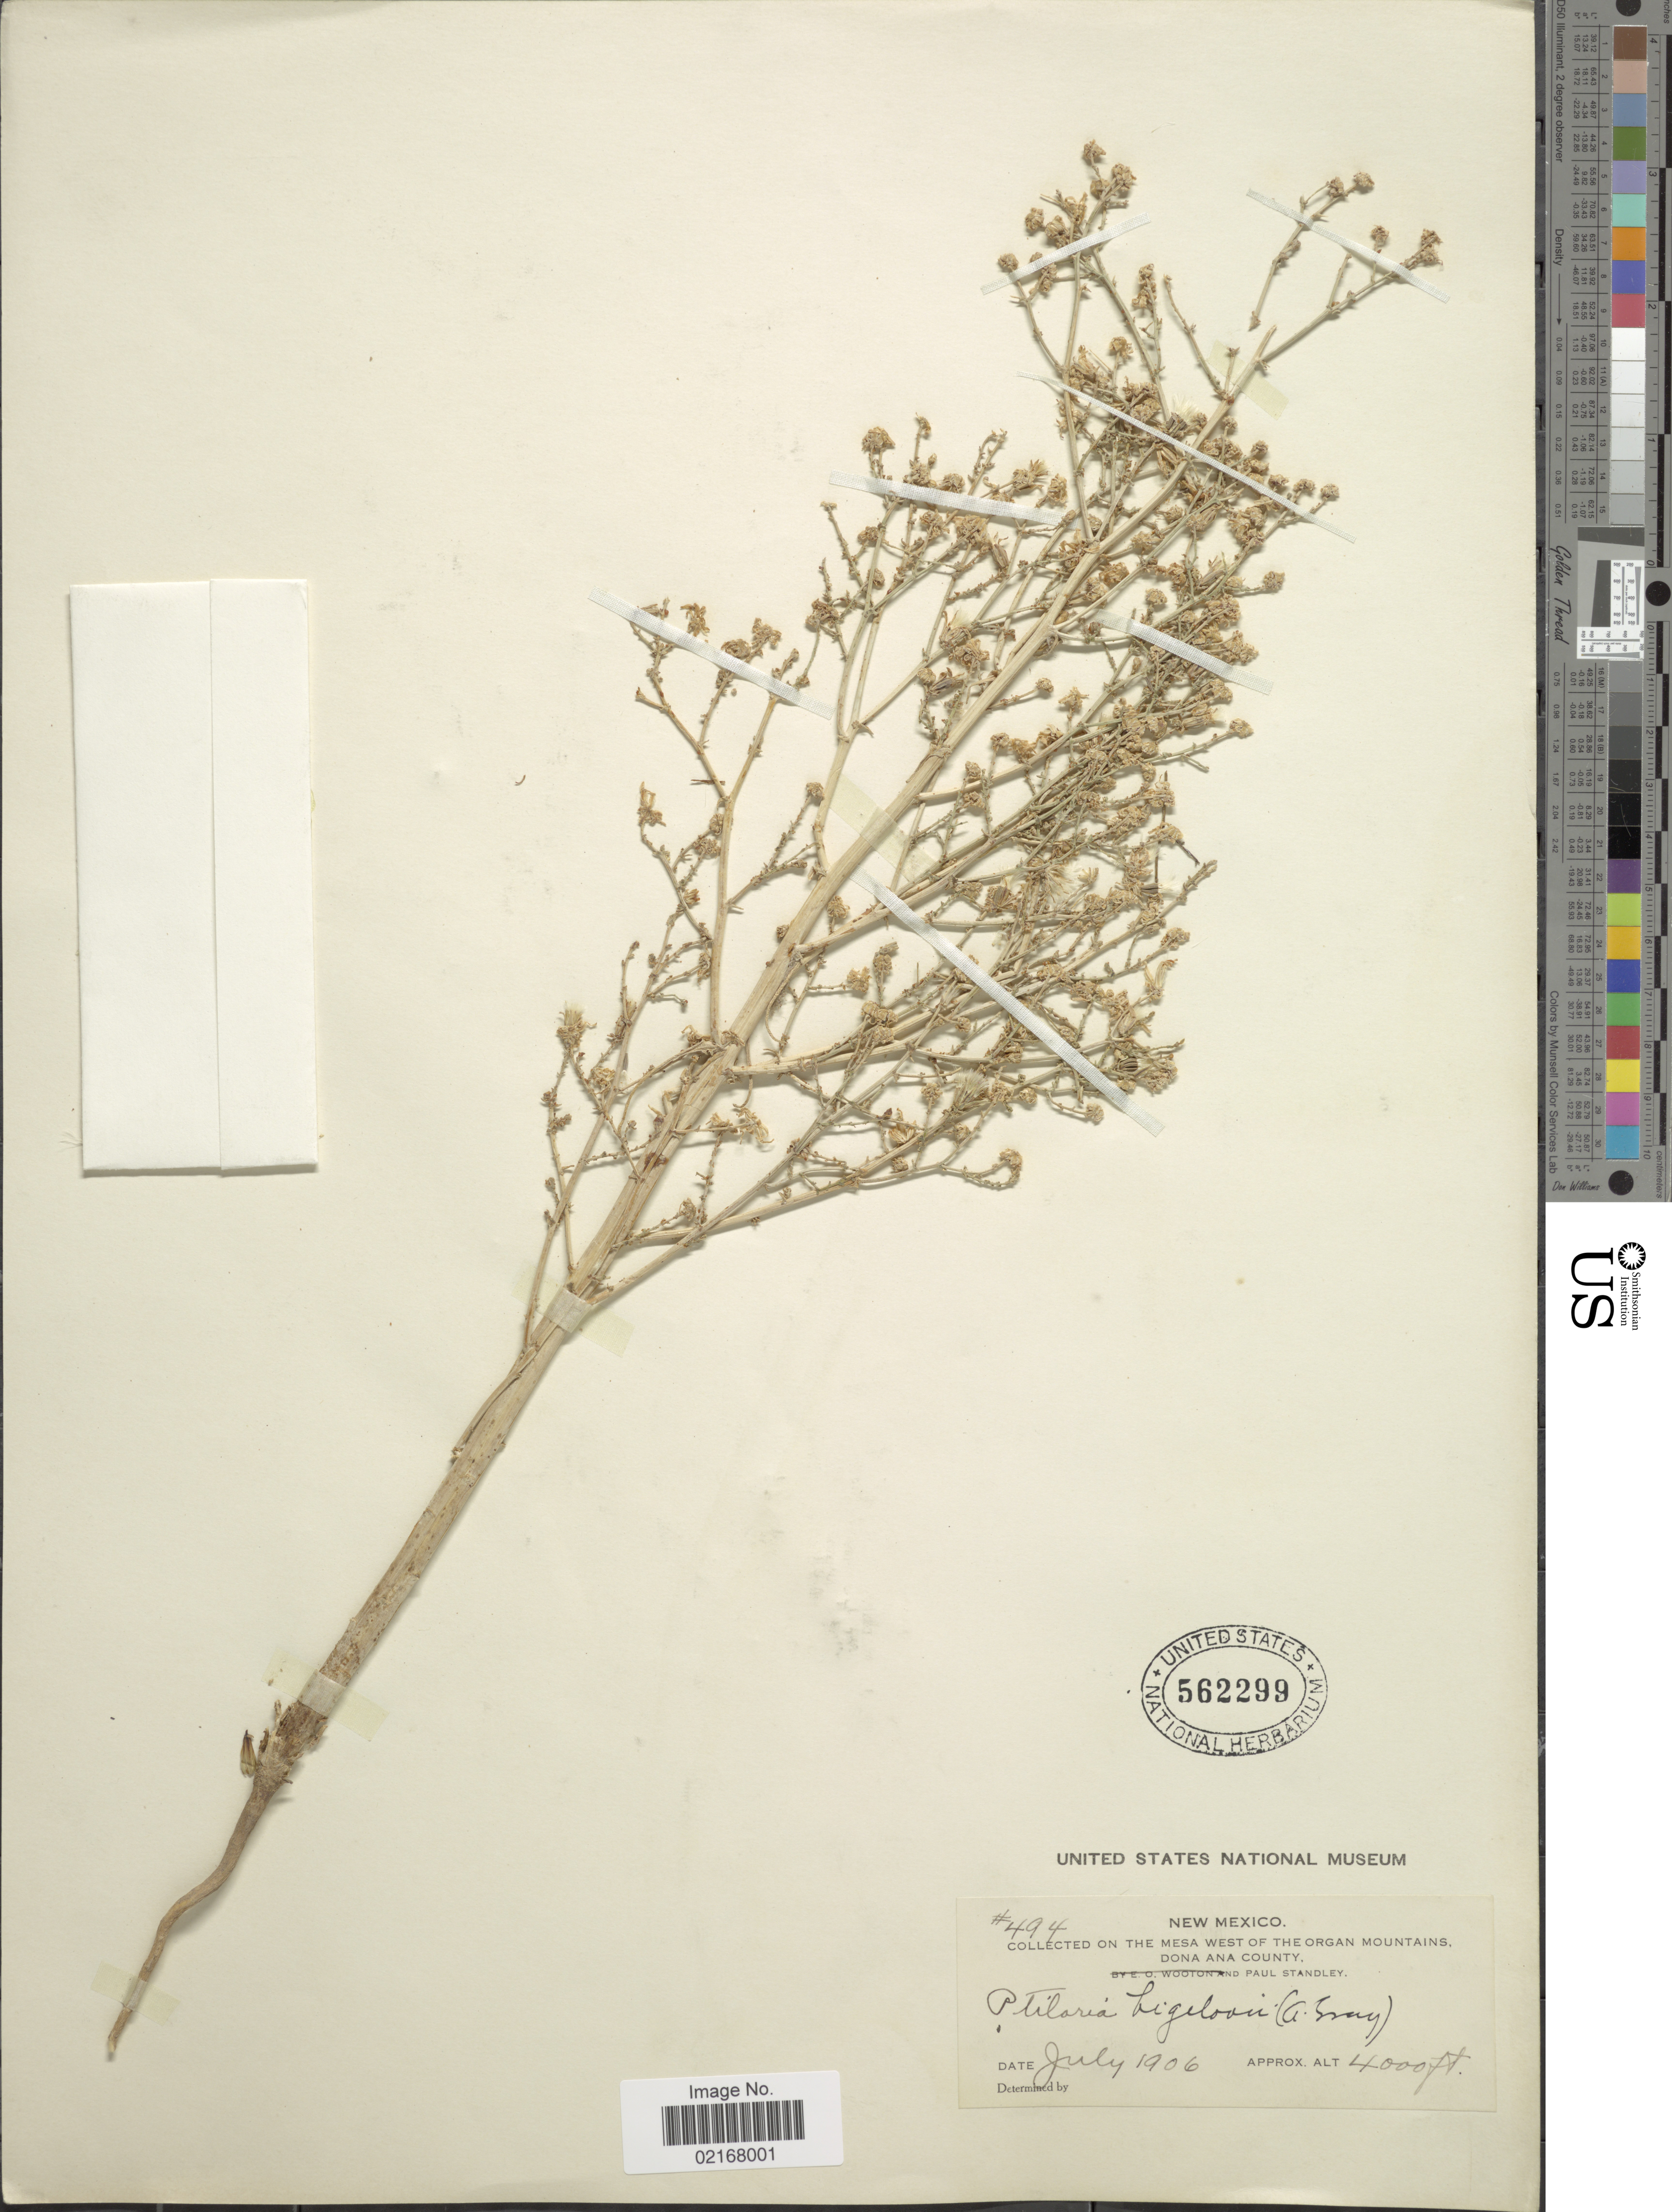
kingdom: Plantae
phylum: Tracheophyta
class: Magnoliopsida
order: Asterales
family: Asteraceae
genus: Stephanomeria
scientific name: Stephanomeria exigua subsp. exigua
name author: Nutt.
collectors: P. C. Standley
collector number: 494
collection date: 1906-07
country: United States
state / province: New Mexico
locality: On the Mesa West of the Organ Mountains, Dona Ana County.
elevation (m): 1219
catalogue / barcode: US 562299